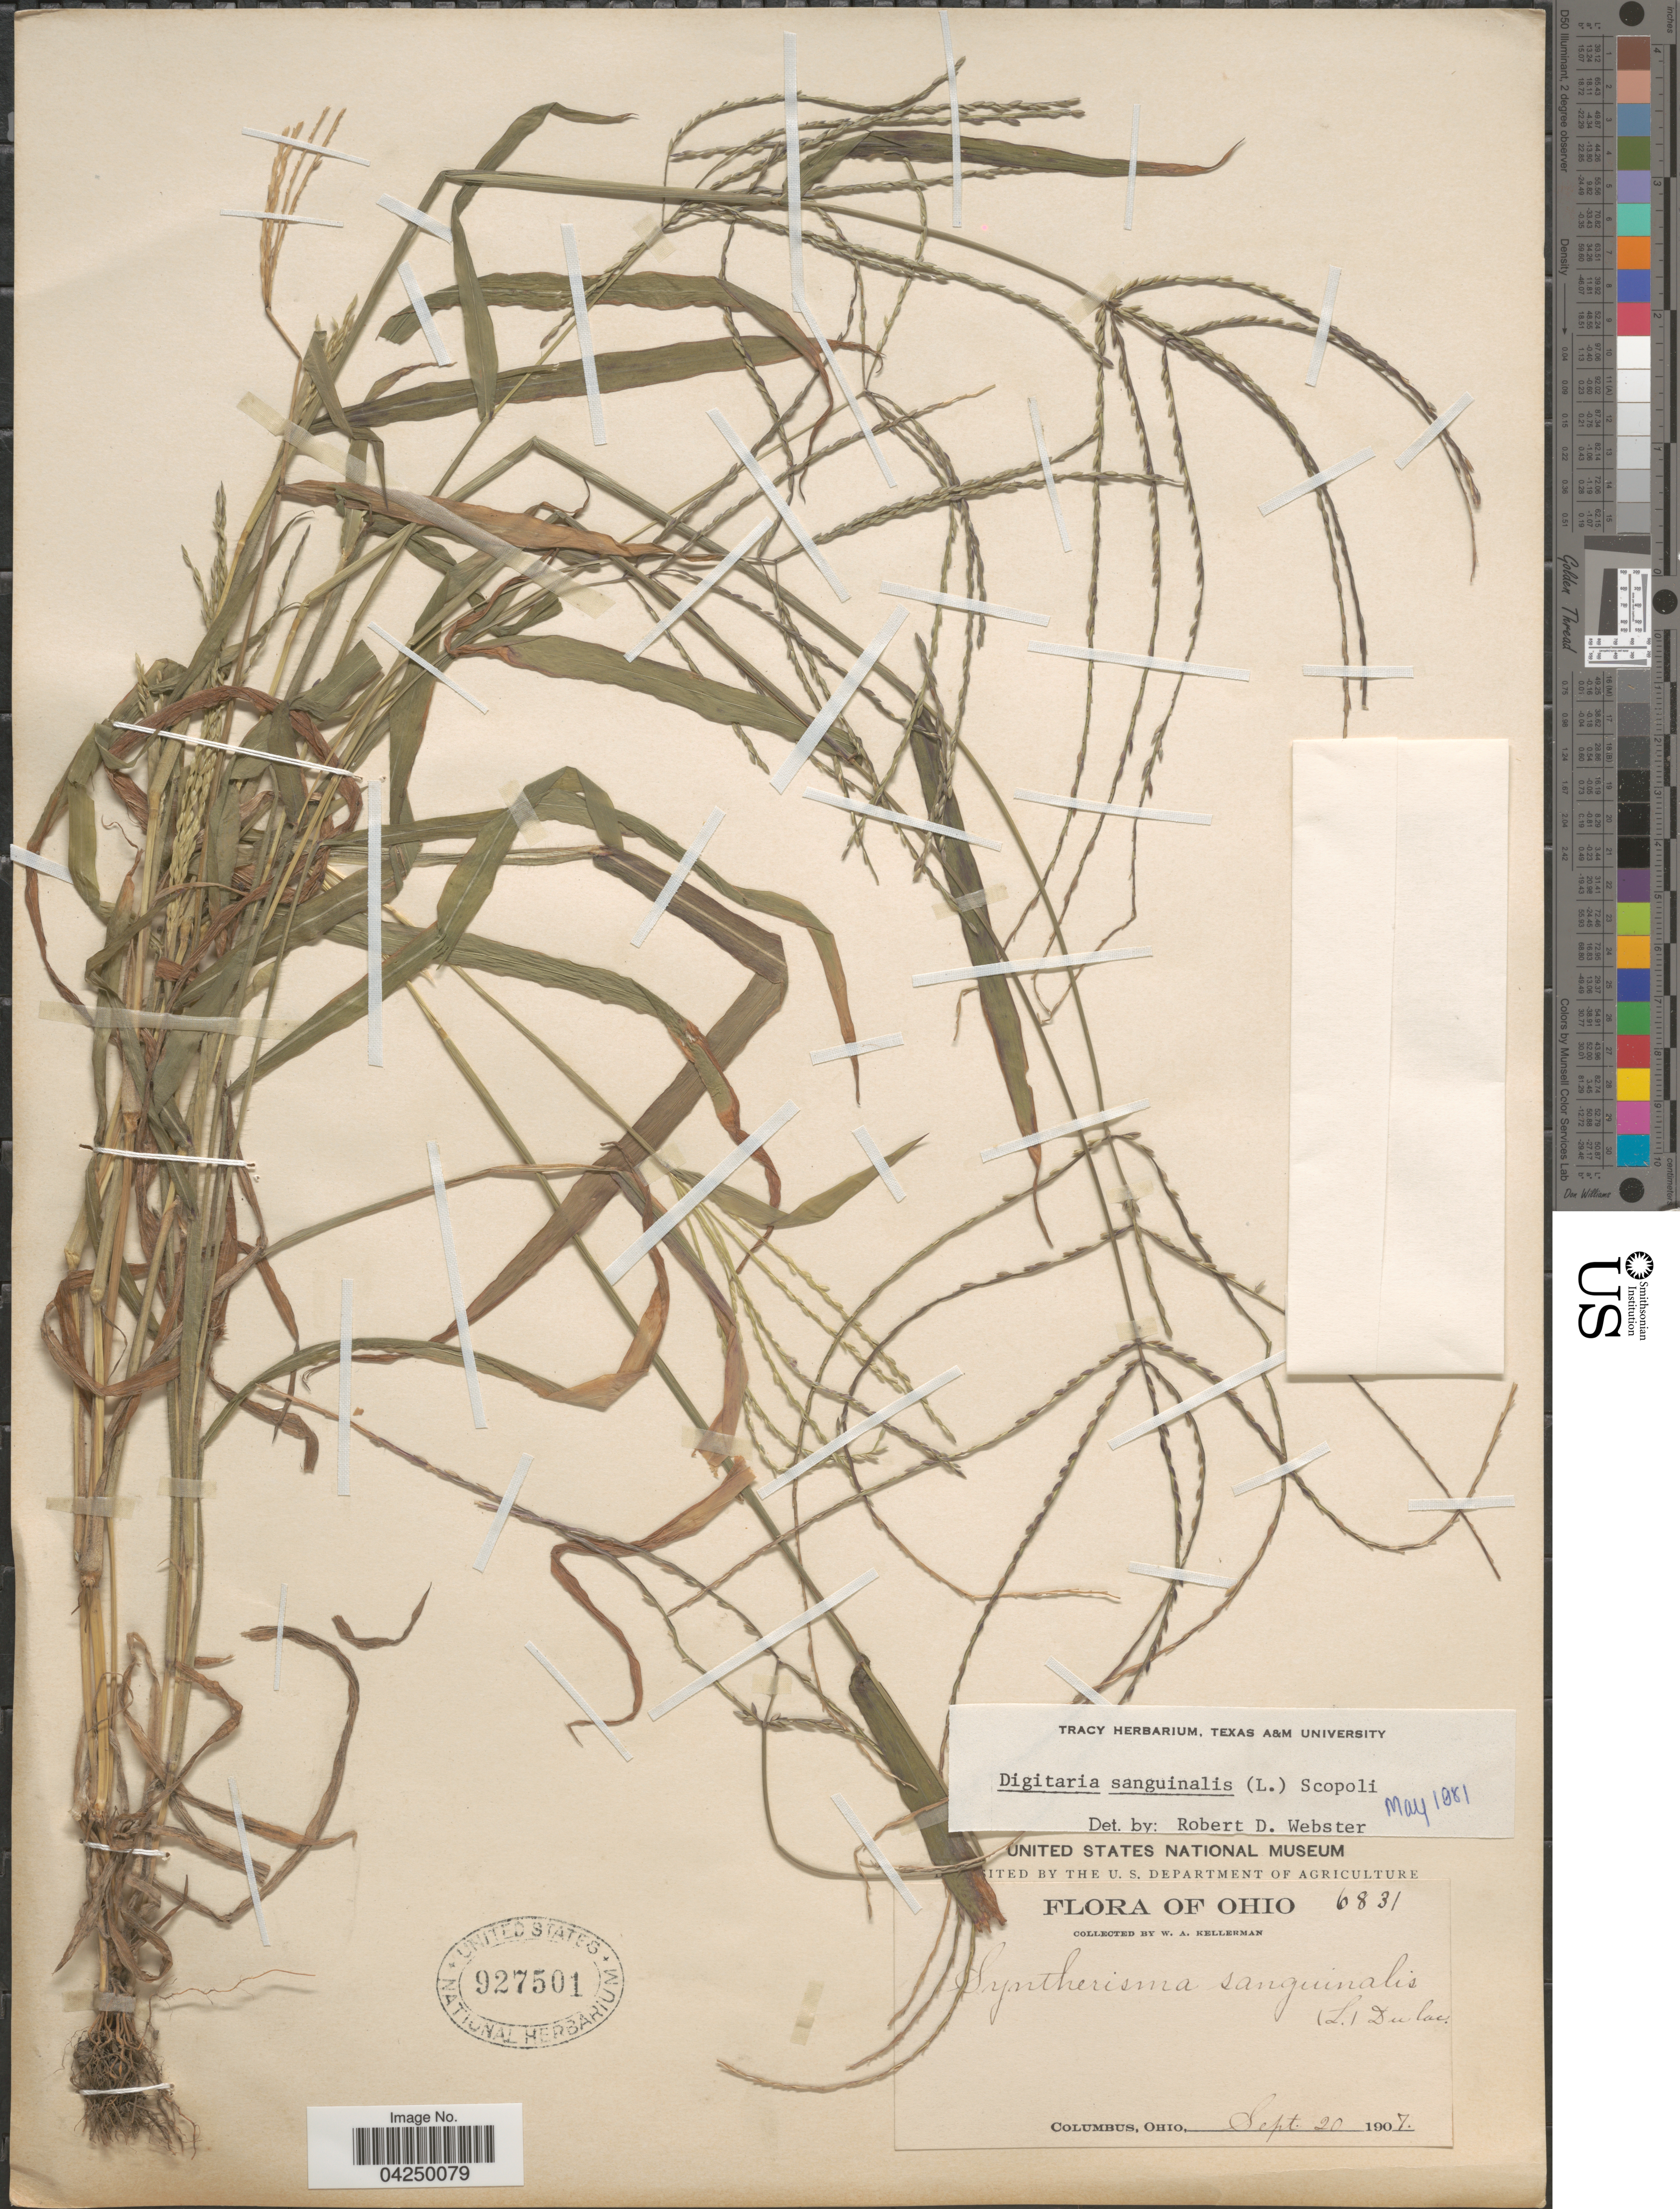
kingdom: Plantae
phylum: Tracheophyta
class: Liliopsida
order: Poales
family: Poaceae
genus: Digitaria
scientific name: Digitaria sanguinalis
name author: (L.) Scop.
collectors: W. Kellerman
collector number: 6831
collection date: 1907-09-20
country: United States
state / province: Ohio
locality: Columbus.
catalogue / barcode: US 927501